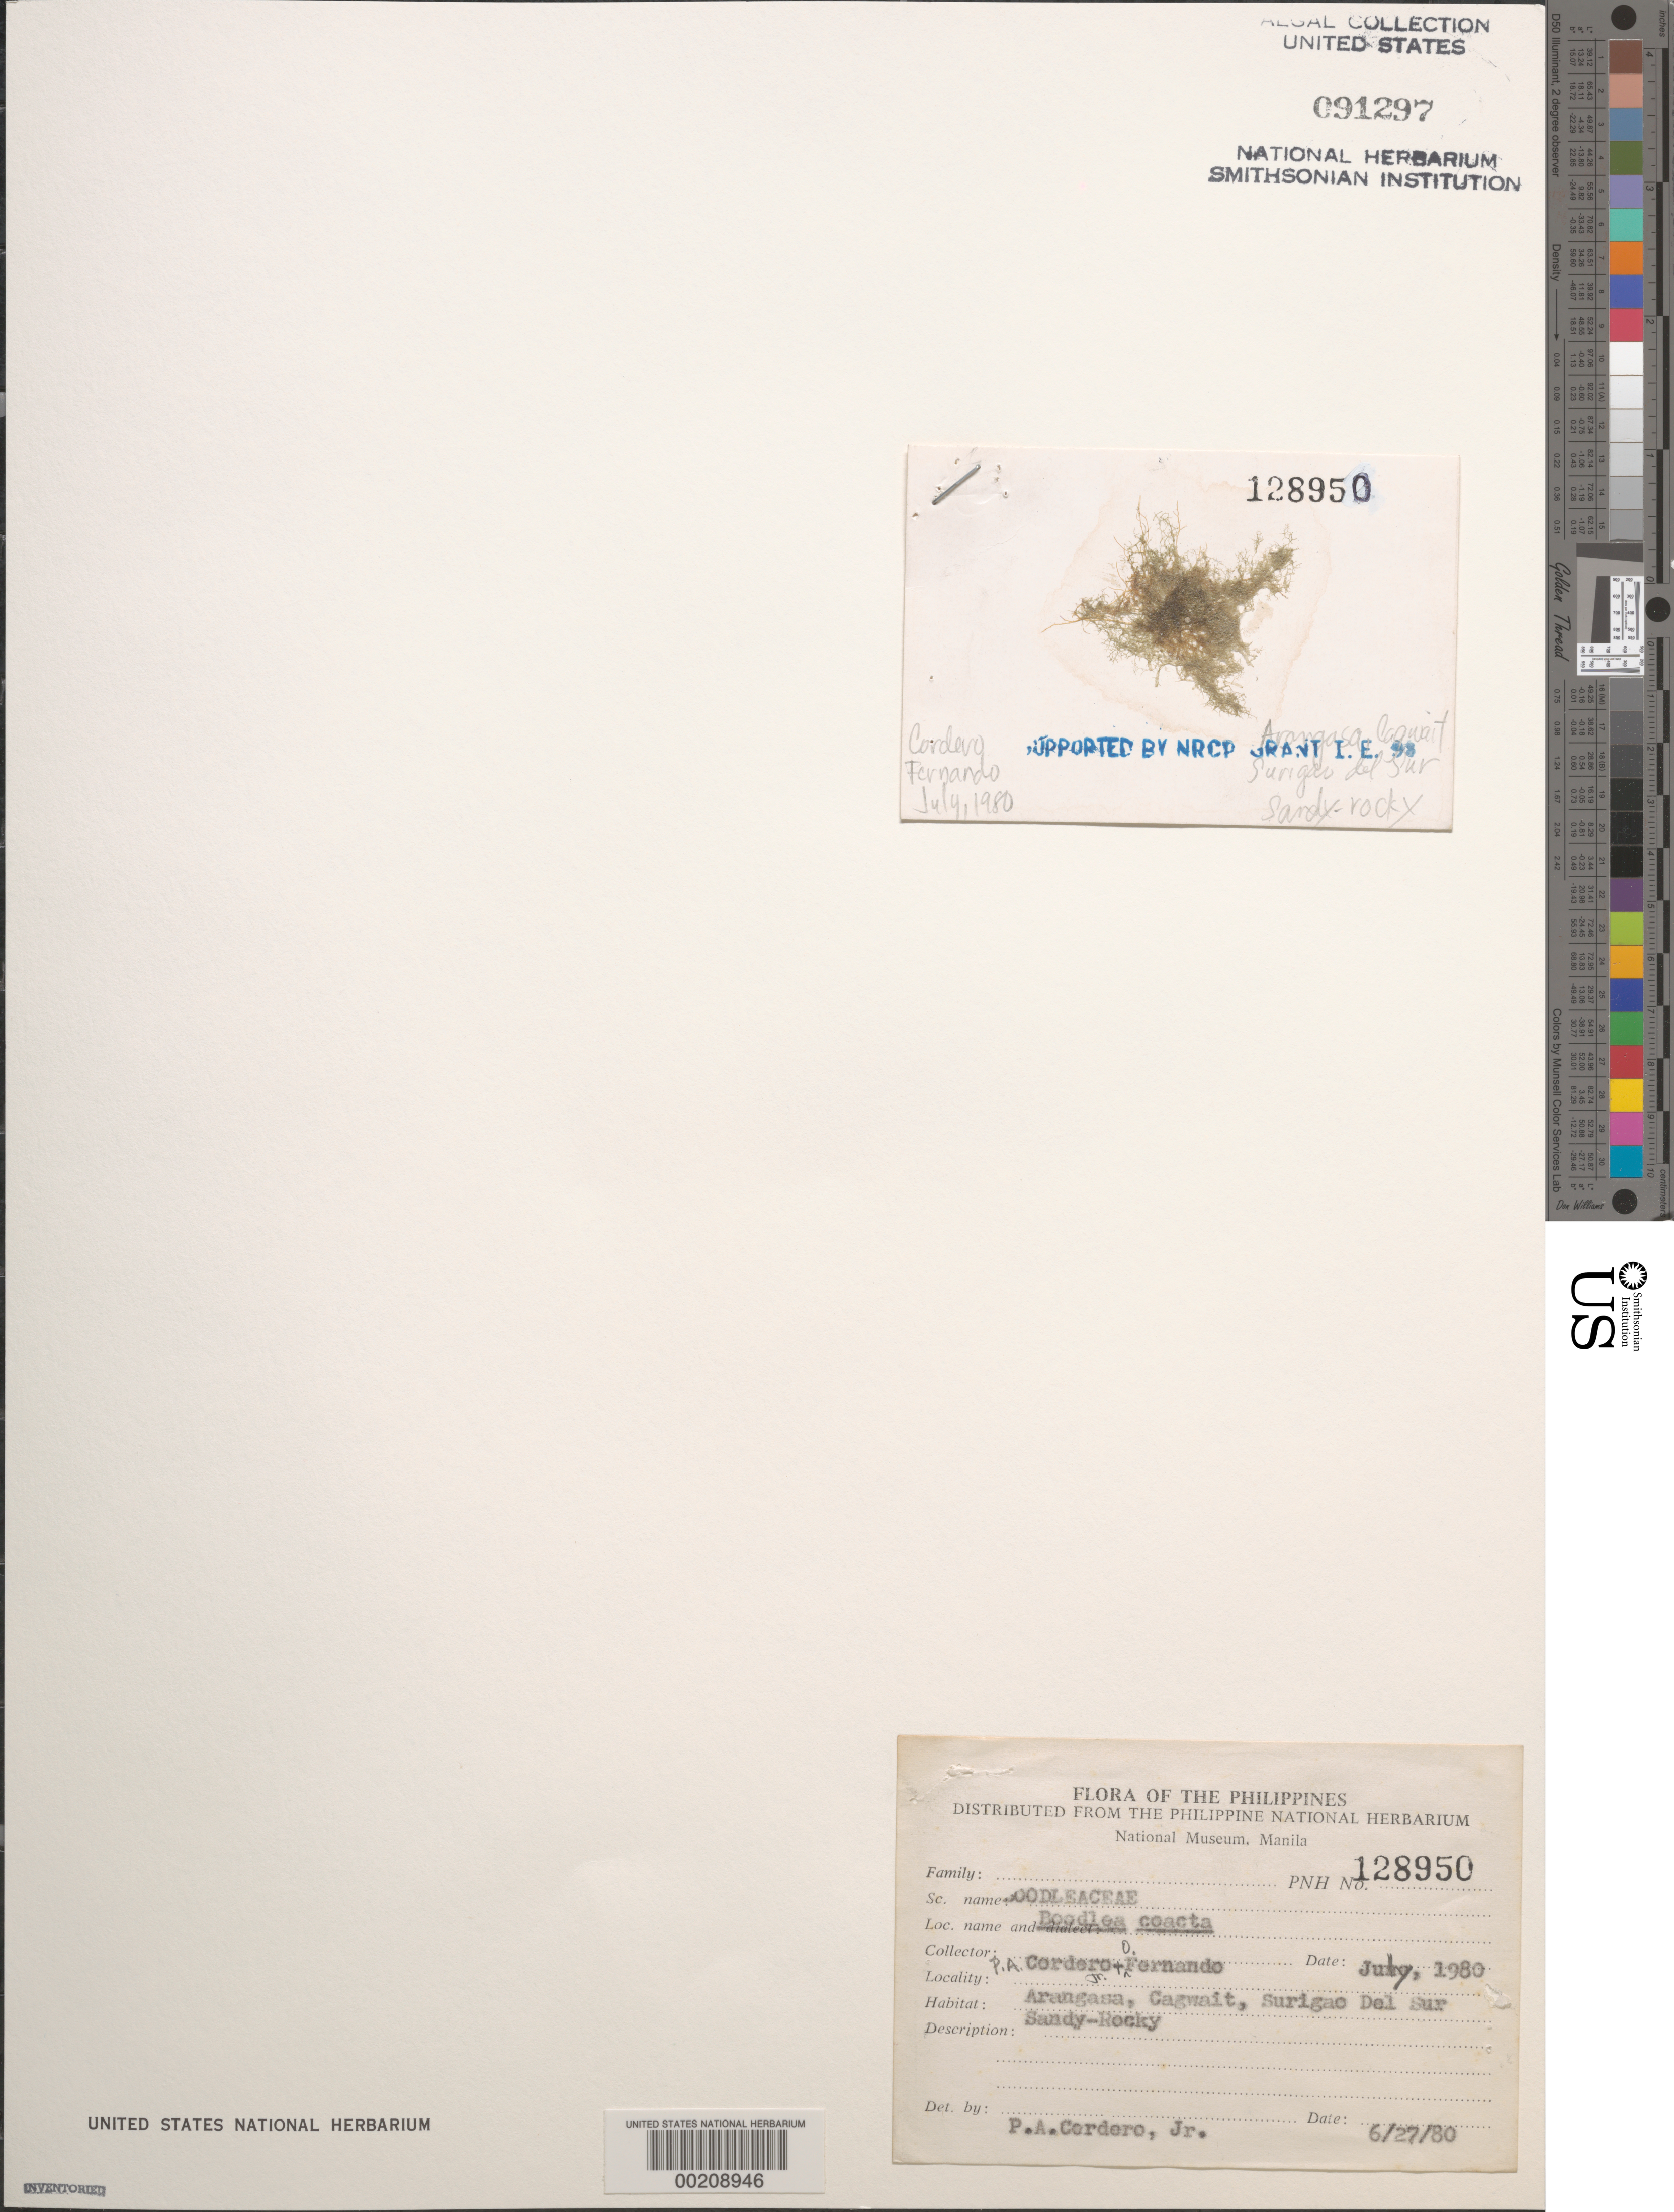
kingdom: Plantae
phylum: Chlorophyta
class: Ulvophyceae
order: Siphonocladales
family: Boodleaceae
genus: Boodlea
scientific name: Boodlea coacta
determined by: Cordero, P. A., Jr.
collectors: P. A. Cordero & O. Fernando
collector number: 128950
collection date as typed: Jul 1980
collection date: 1980-07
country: Philippines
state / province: Caraga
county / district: Surigao del Sur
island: Mindanao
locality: Arangasa, Cagwait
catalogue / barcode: US 91297